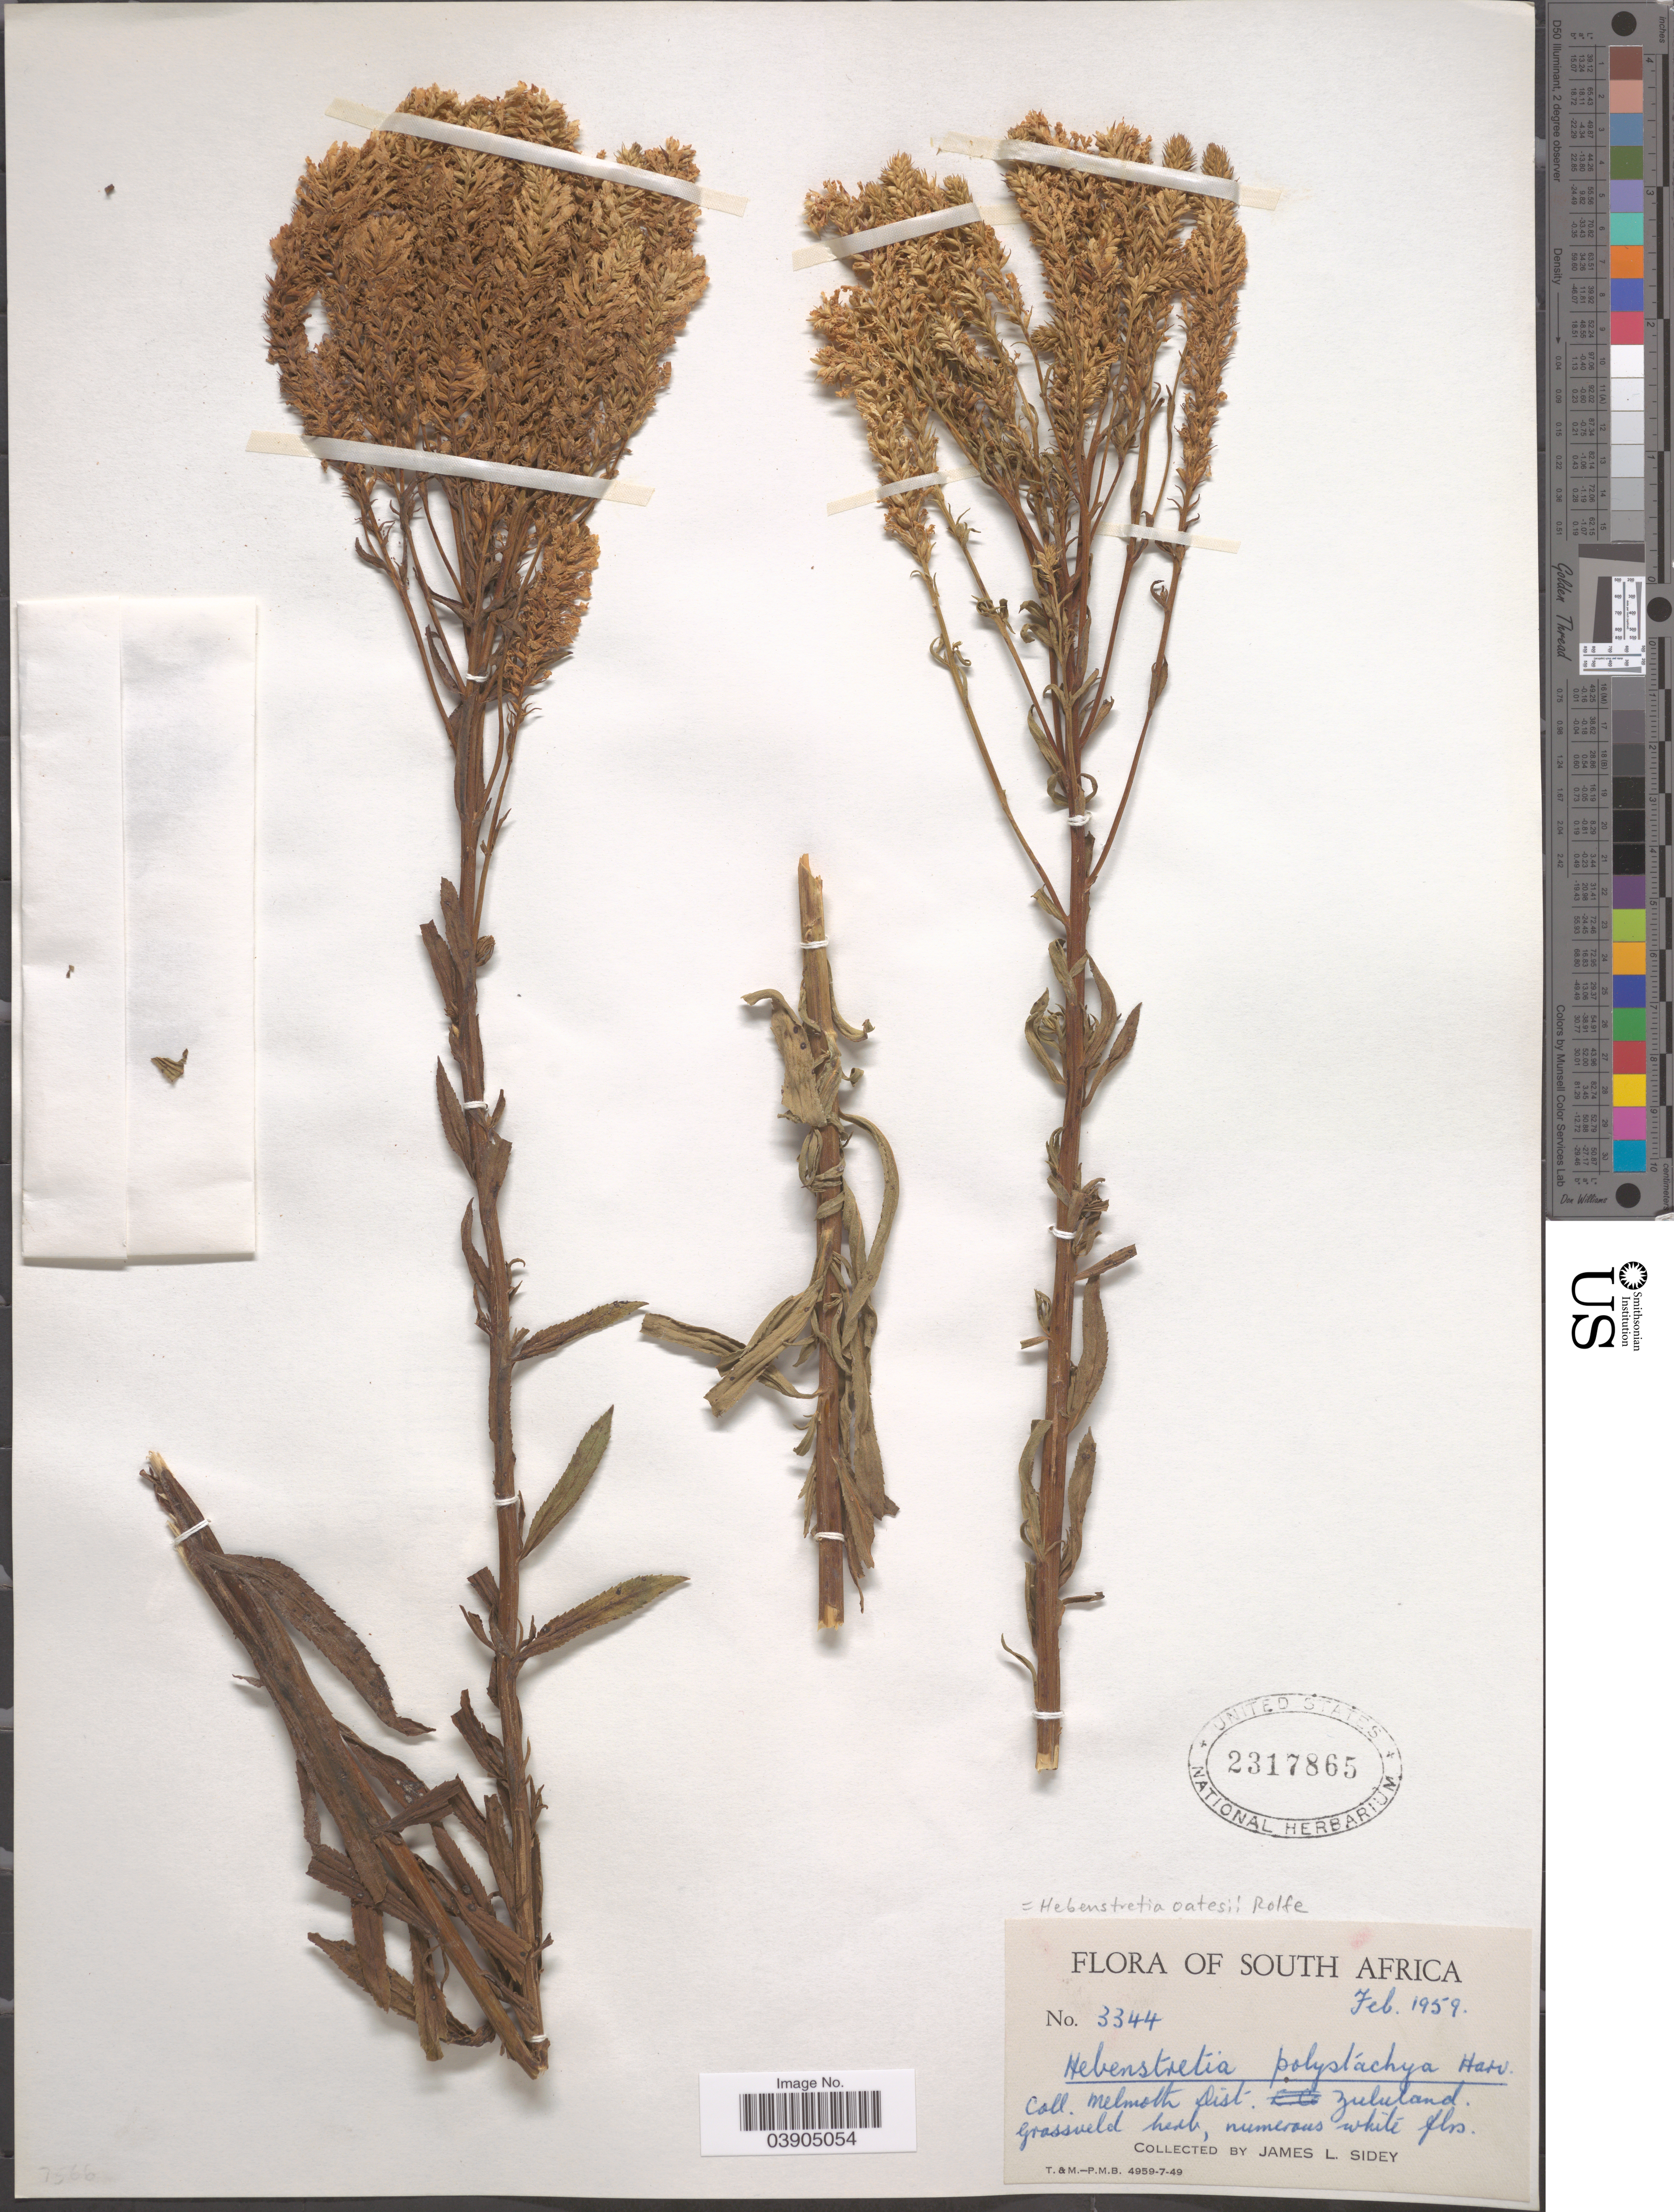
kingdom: Plantae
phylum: Tracheophyta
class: Magnoliopsida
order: Lamiales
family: Scrophulariaceae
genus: Hebenstretia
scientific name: Hebenstretia oatesii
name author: Rolfe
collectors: J. L. Sidey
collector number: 3344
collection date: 1959-02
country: South Africa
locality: Melmoth Dist. Zululand.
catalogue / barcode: US 2317865